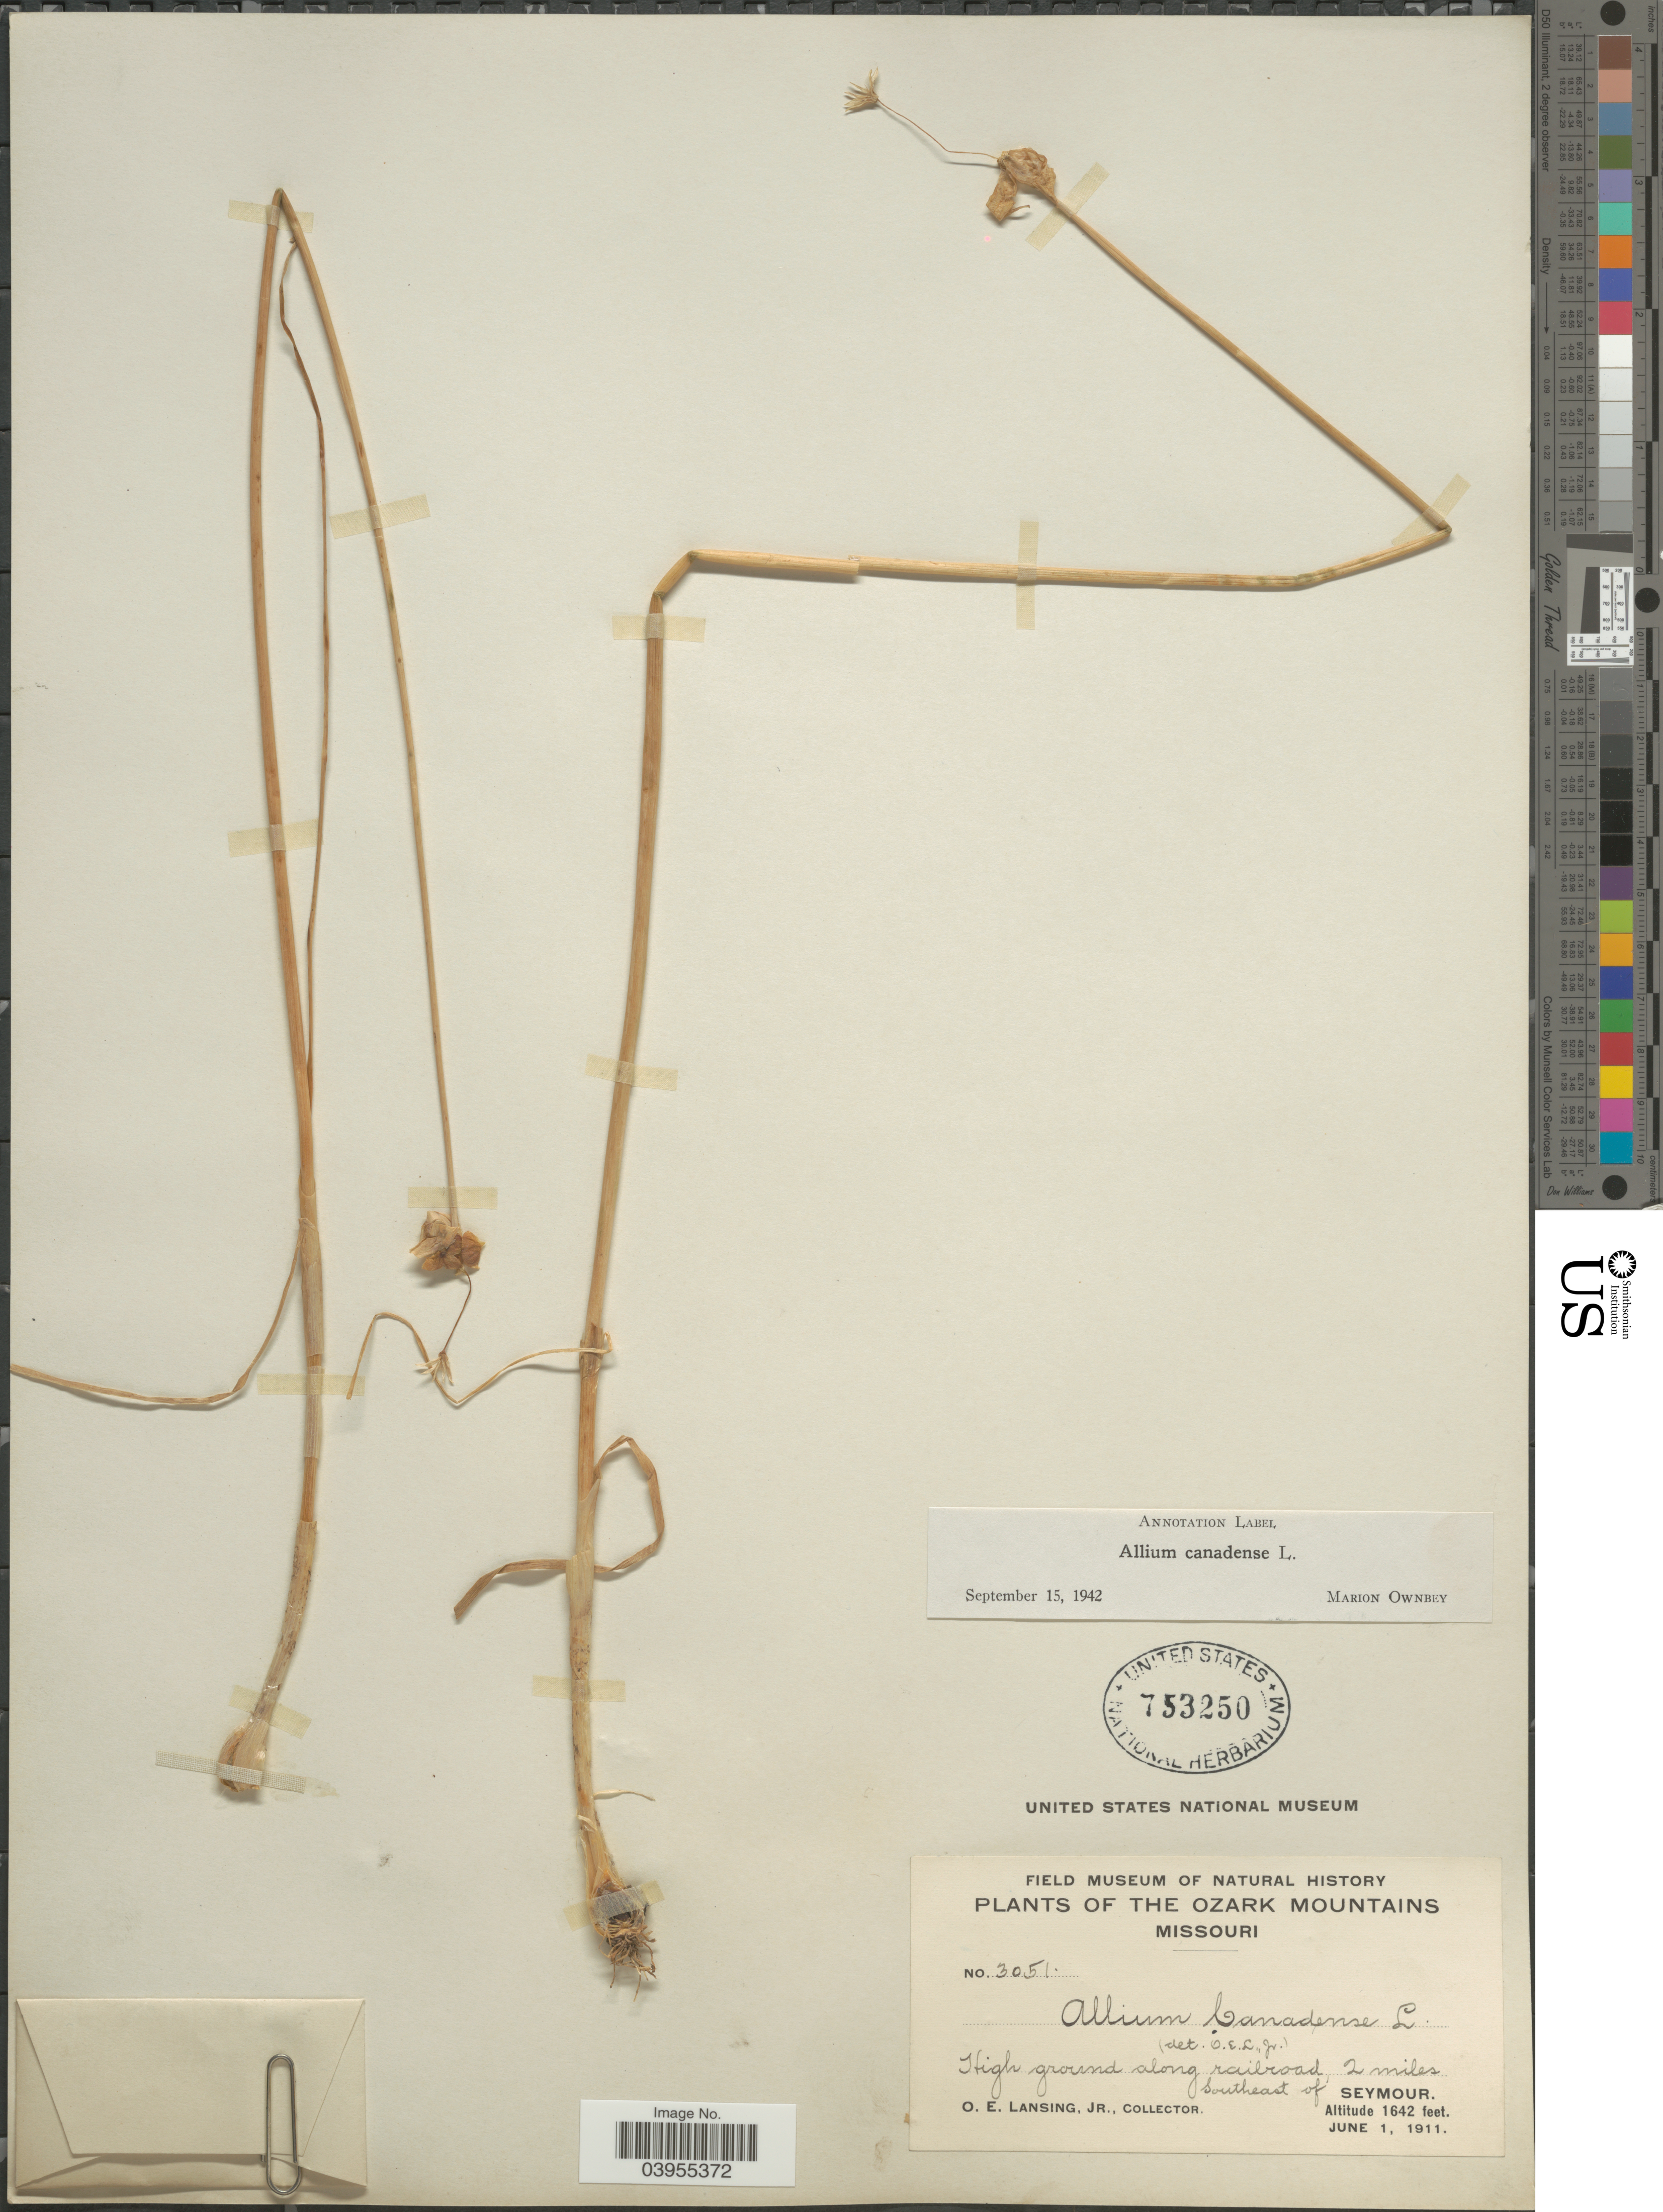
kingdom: Plantae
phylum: Tracheophyta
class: Liliopsida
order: Asparagales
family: Amaryllidaceae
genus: Allium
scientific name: Allium canadense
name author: L.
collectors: O. Lansing Jr.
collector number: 3051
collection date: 1911-06-01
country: United States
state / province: Missouri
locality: The Ozark Mountains. Along railroad 2 miles Southeast of Seymour.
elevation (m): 500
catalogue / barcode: US 753250